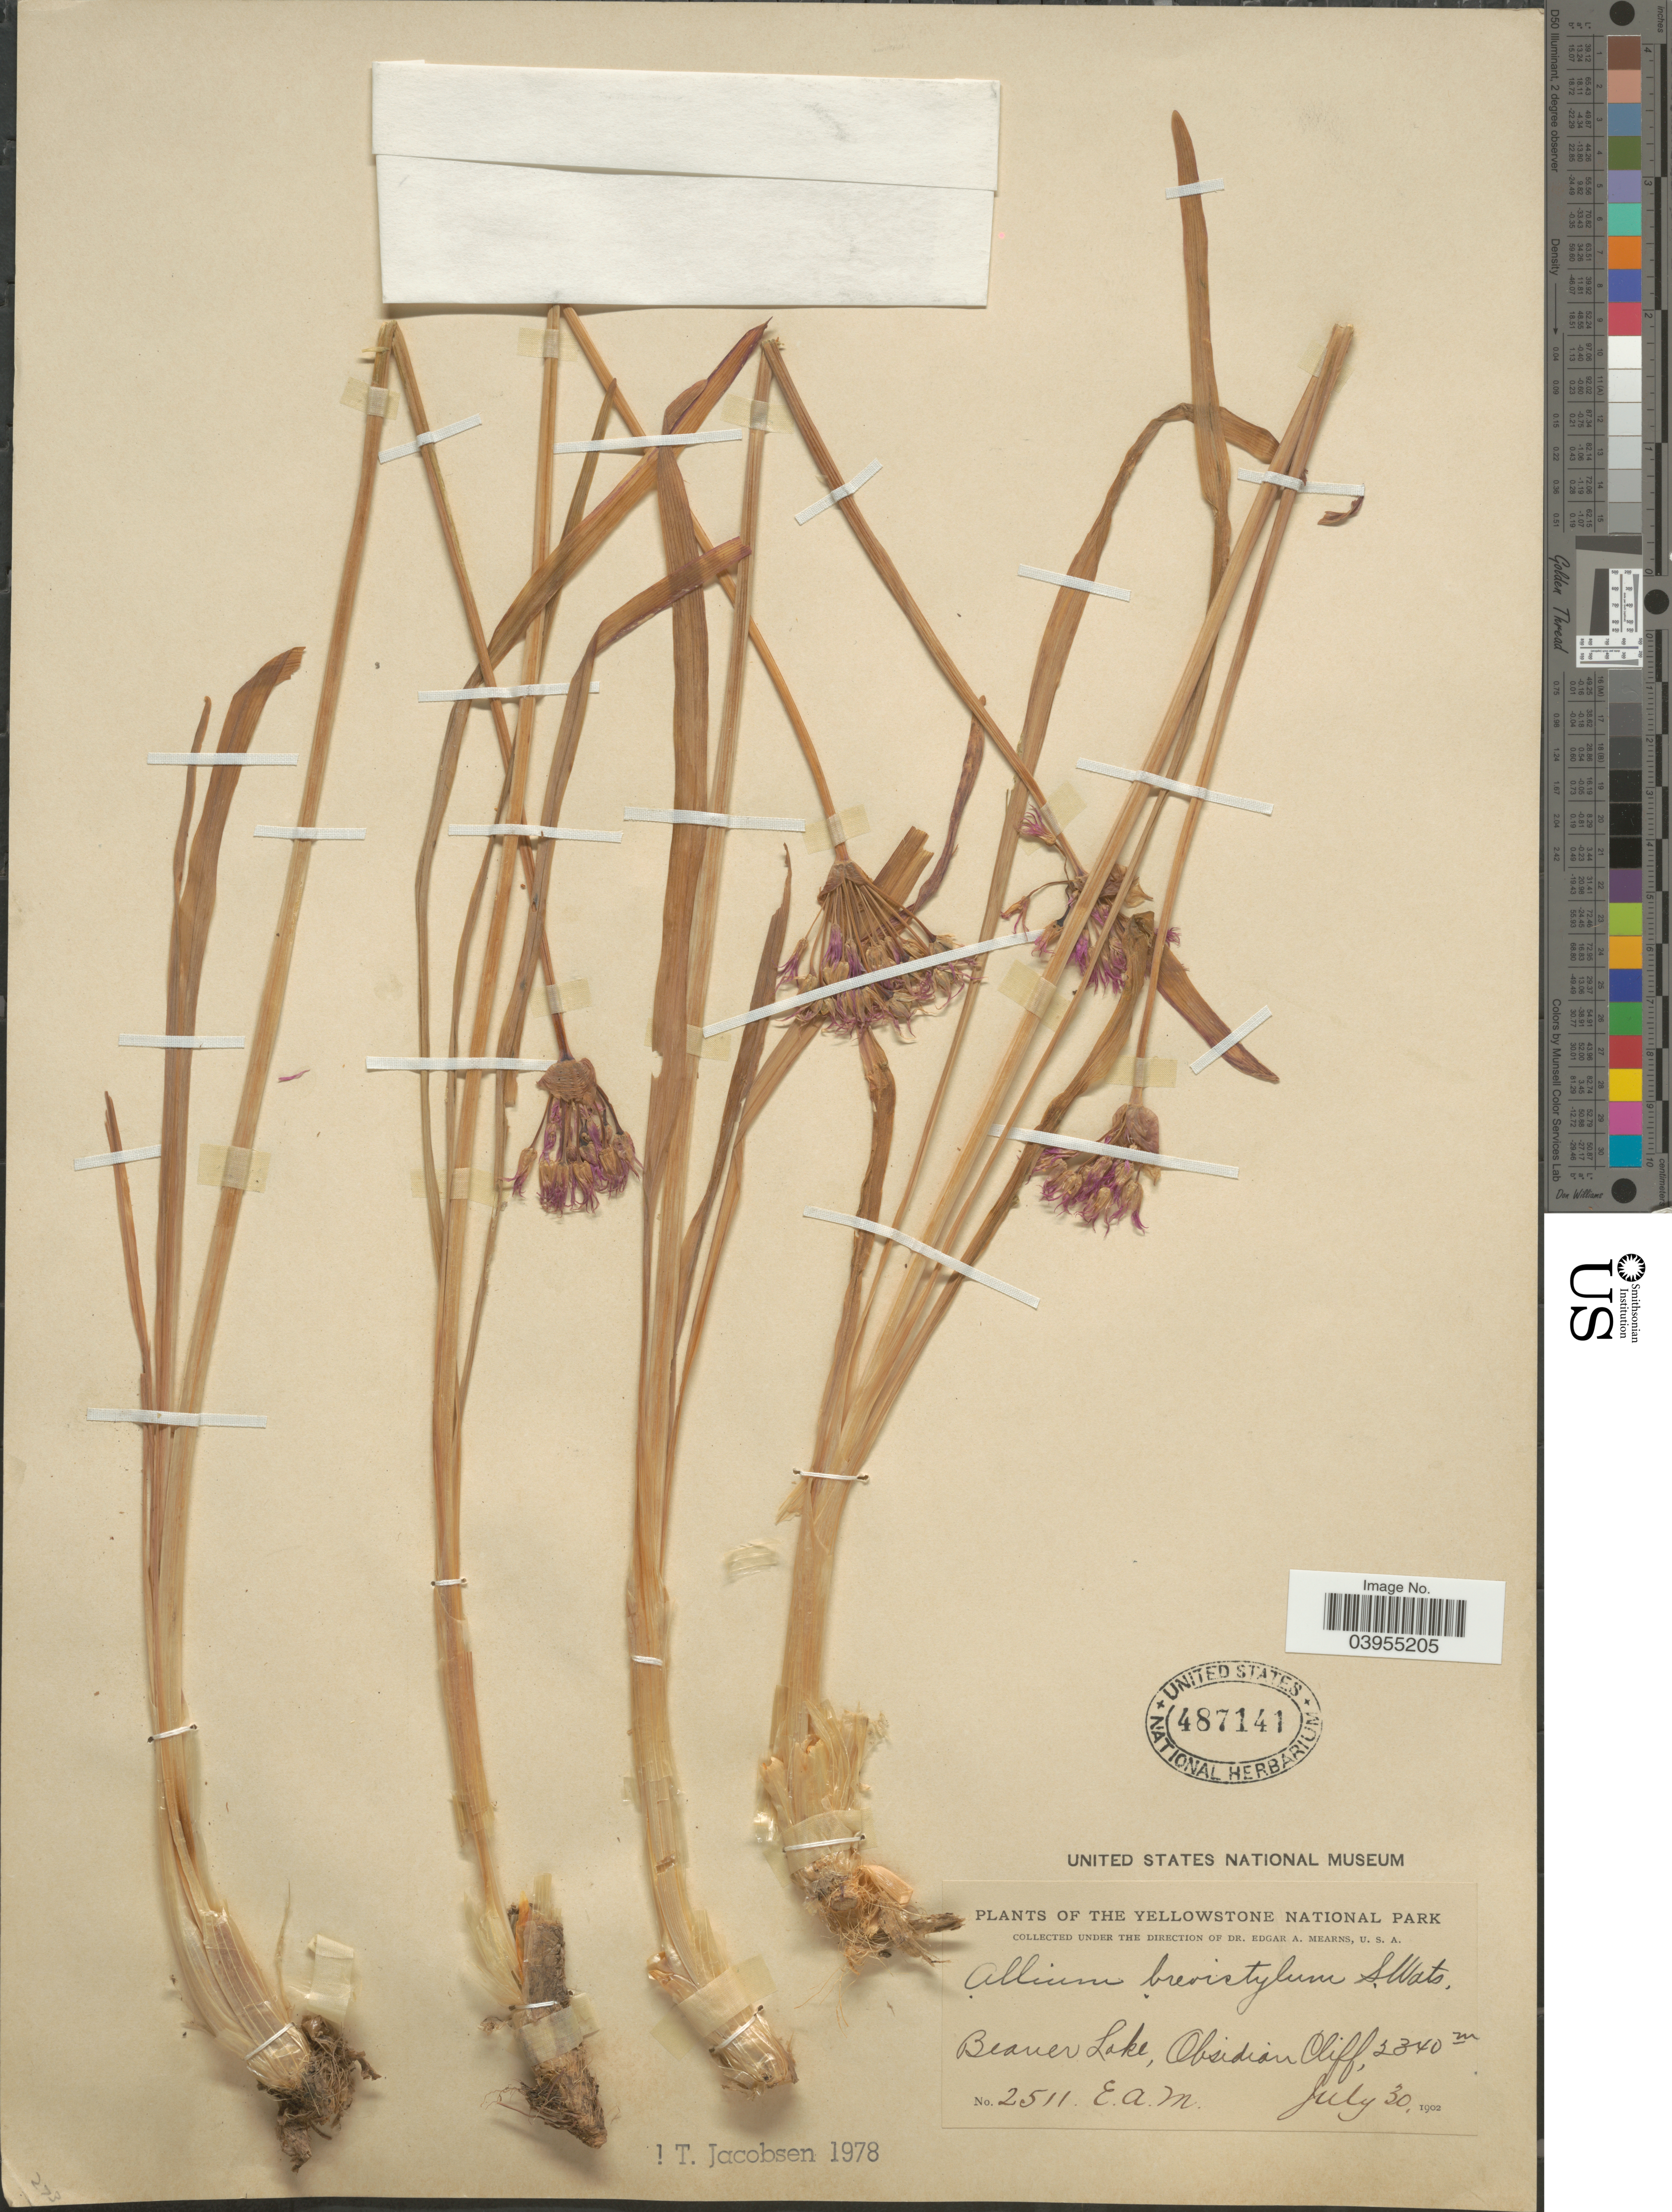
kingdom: Plantae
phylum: Tracheophyta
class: Liliopsida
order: Asparagales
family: Amaryllidaceae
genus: Allium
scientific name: Allium brevistylum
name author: S. Watson in C. King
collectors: E. A. Mearns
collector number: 2511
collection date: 1902-07-30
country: United States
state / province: Wyoming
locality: The Yellowstone National Park. Beaver Lake, Obsidian Cliff.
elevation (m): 2340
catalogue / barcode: US 487141